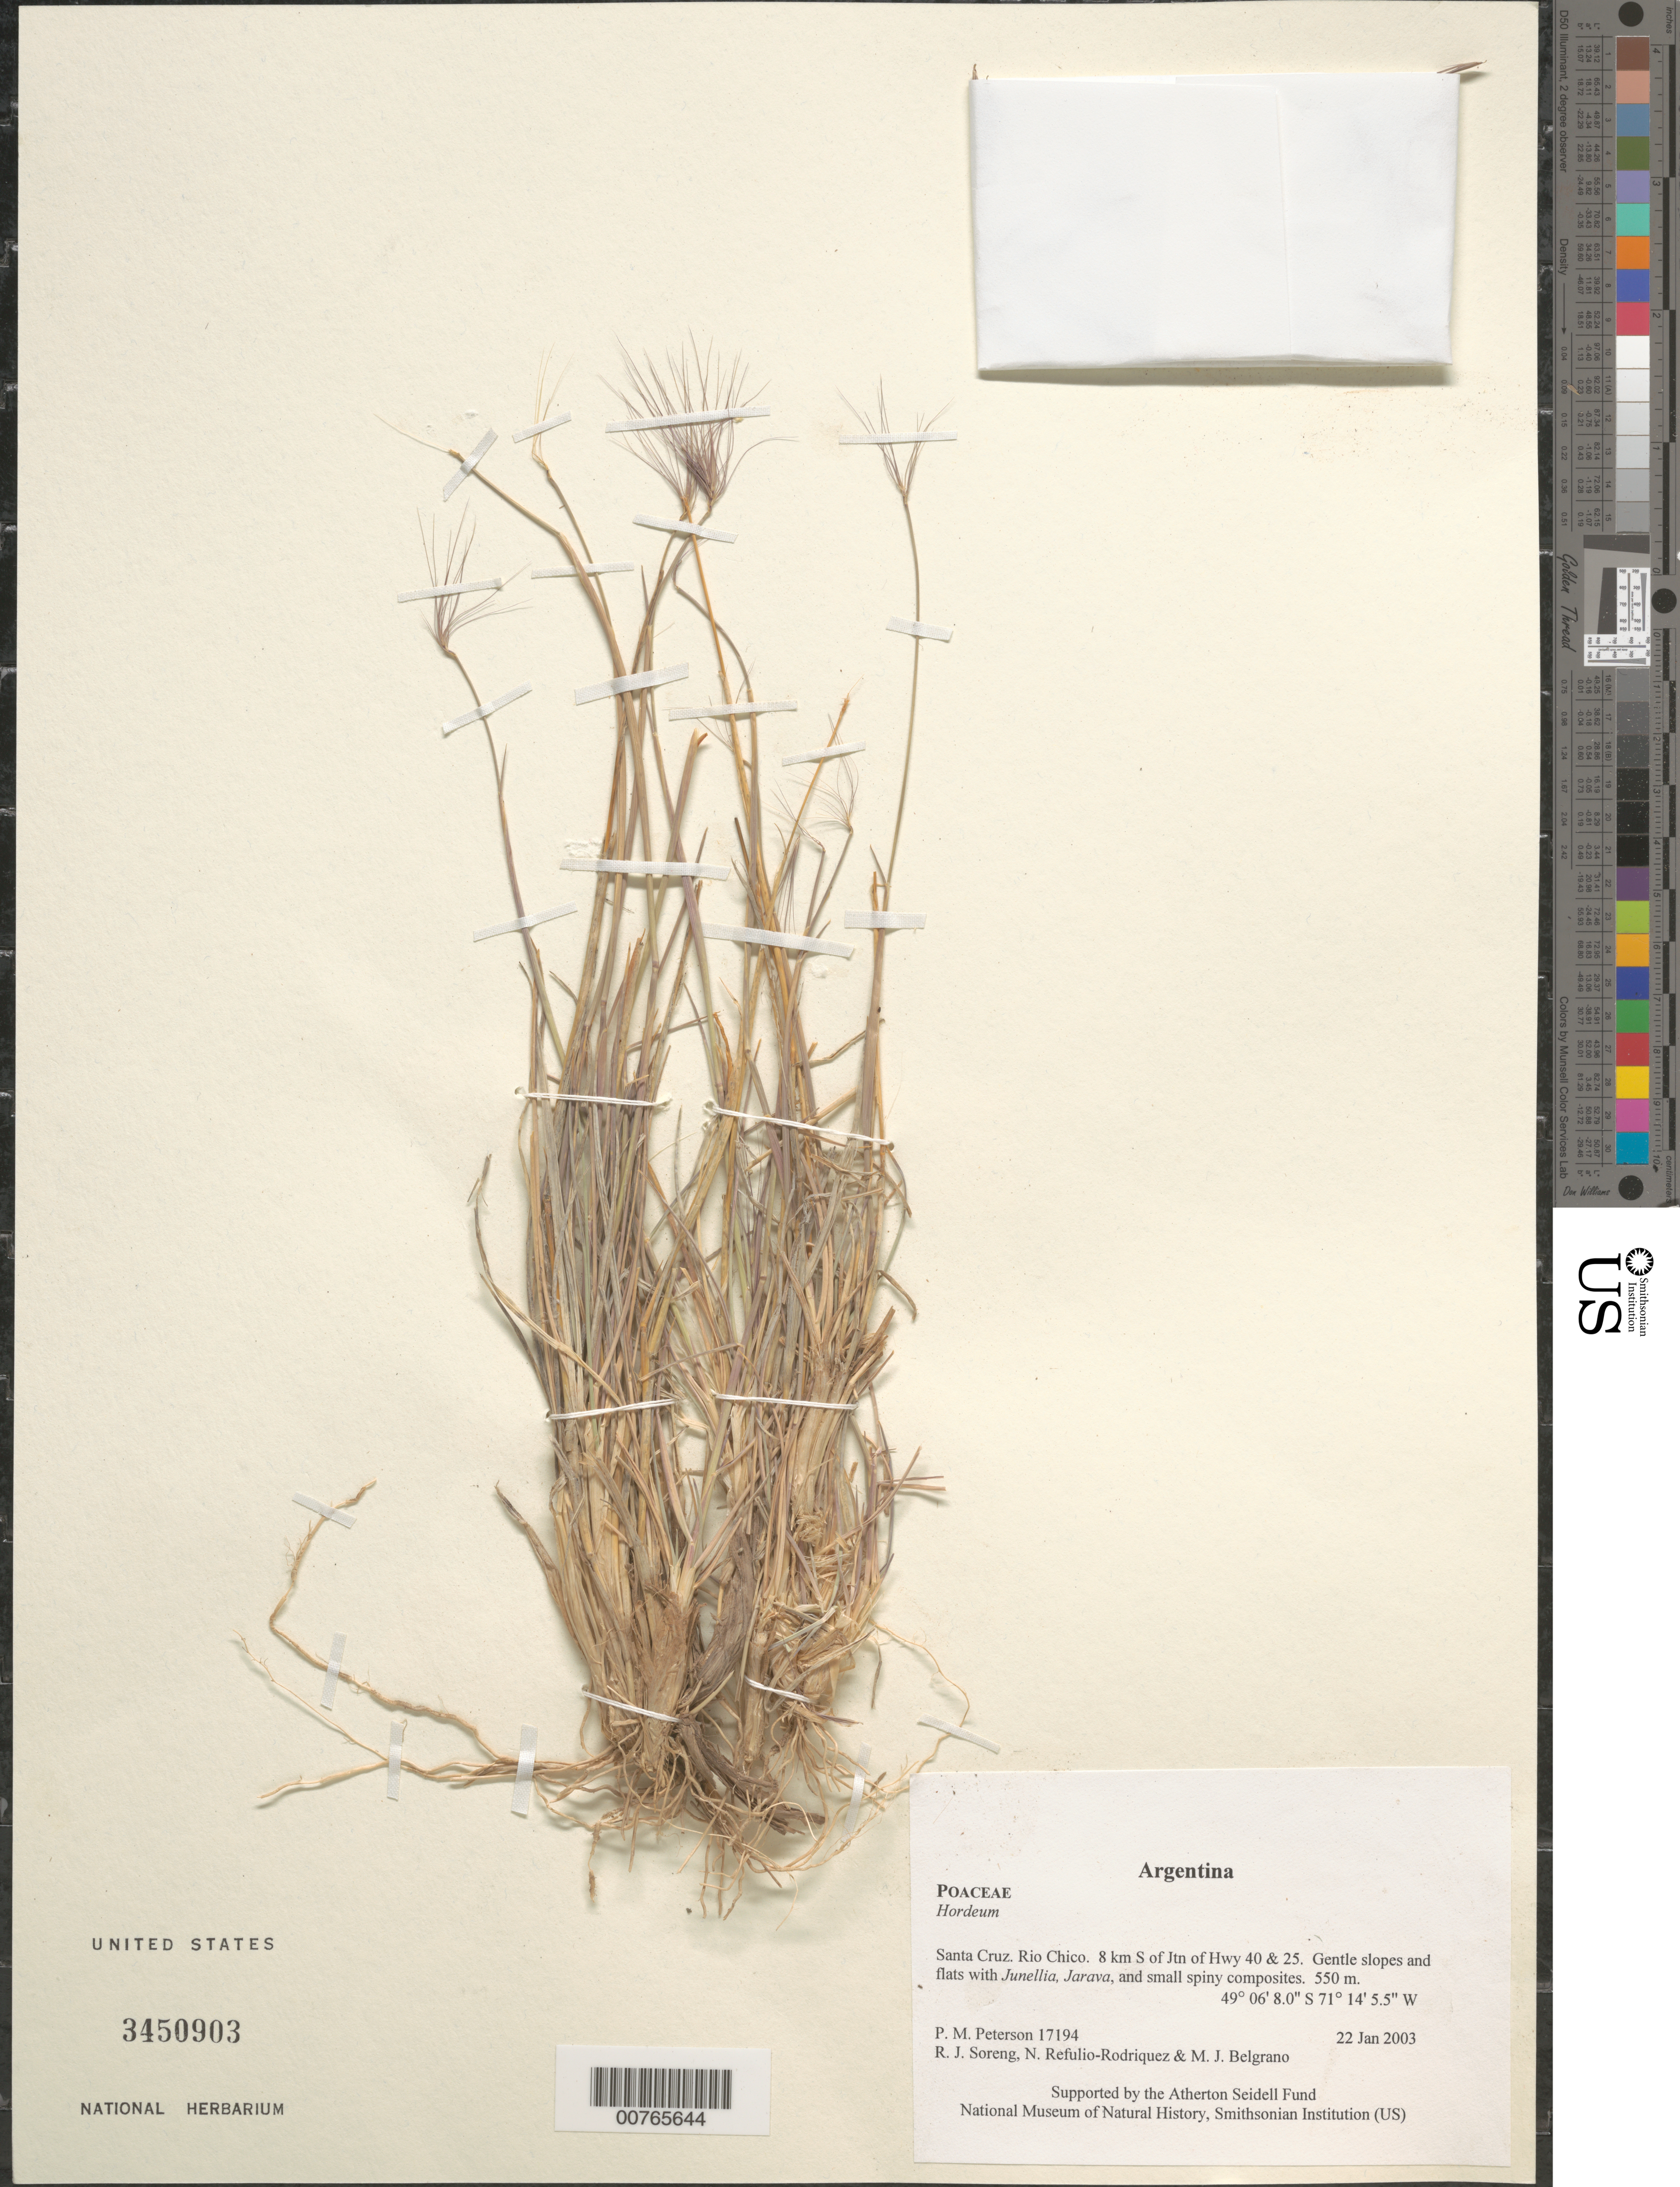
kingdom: Plantae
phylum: Tracheophyta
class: Liliopsida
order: Poales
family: Poaceae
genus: Hordeum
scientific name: Hordeum sp.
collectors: P. M. Peterson, R. J. Soreng, N. Refulio-Rodríguez & M. Belgrano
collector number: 17194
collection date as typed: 22 Jan 2003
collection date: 2003-01-22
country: Argentina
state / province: Santa Cruz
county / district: Rio Chico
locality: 8 km S of Jtn of Hwy 40 & 25. Gentle slopes and flats with Junellia, Jarava, and small spiny composites.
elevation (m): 550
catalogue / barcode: US 3450903